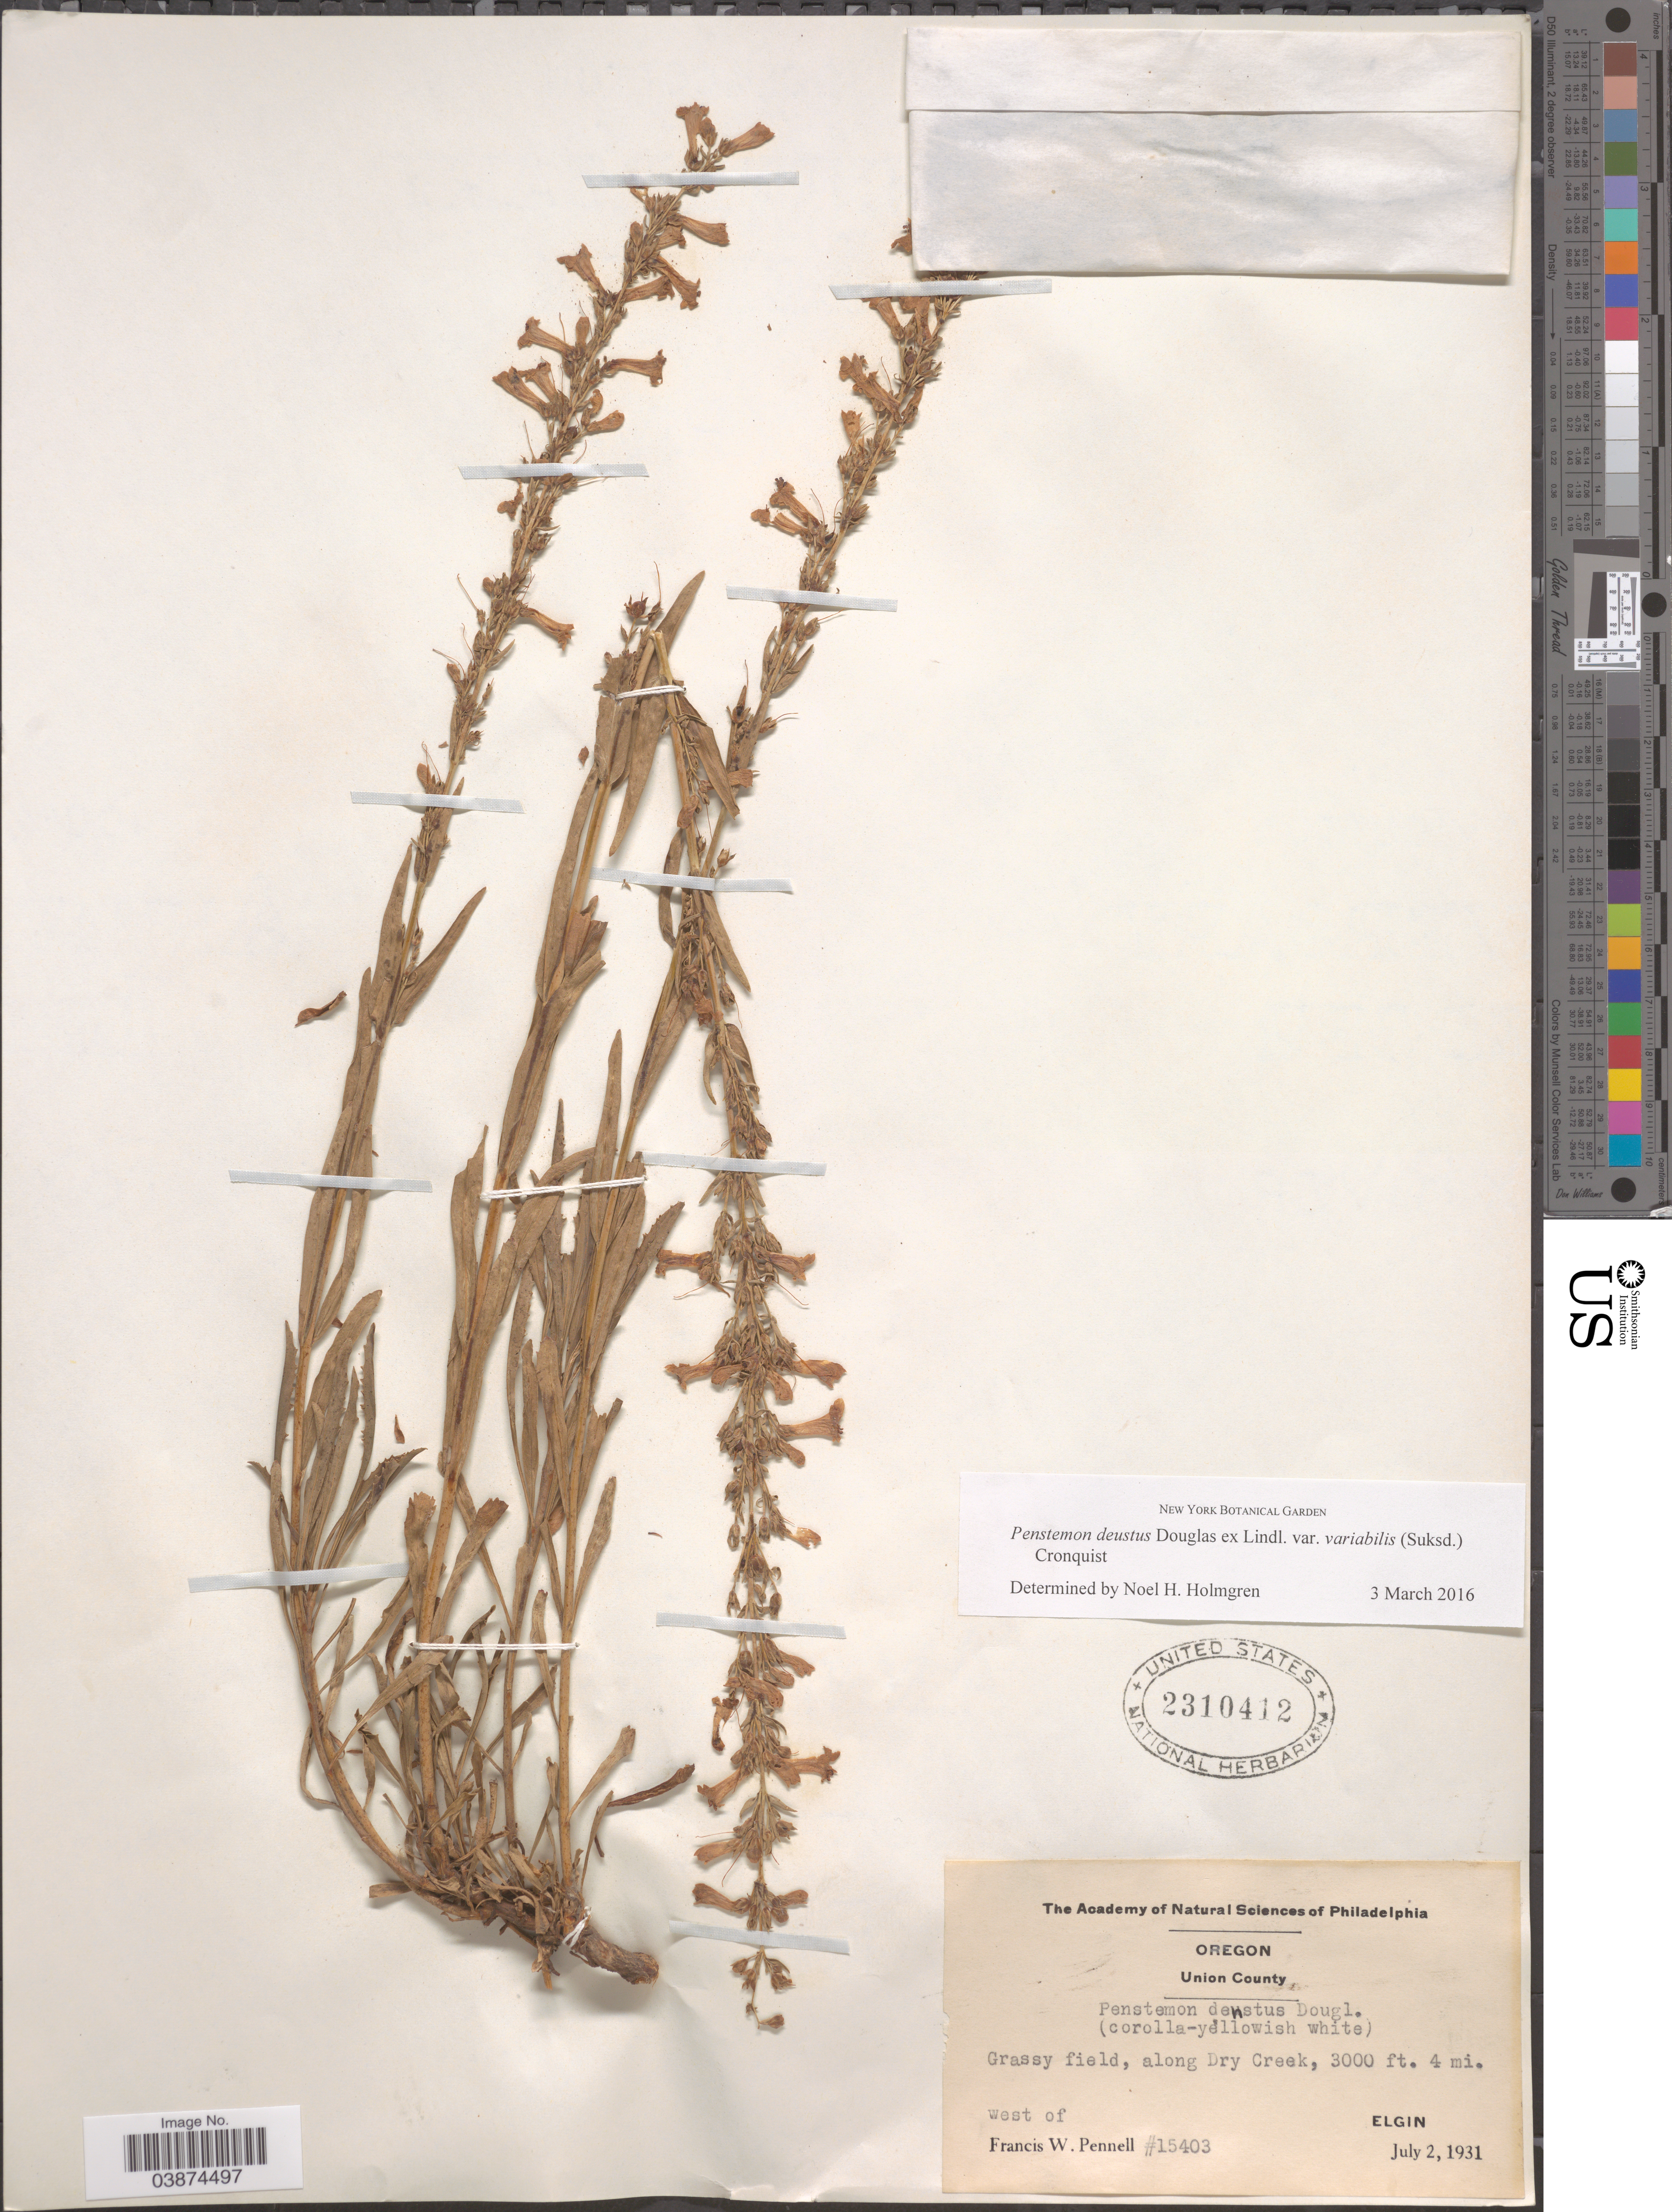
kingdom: Plantae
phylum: Tracheophyta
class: Magnoliopsida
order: Lamiales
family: Plantaginaceae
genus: Penstemon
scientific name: Penstemon deustus var. variabilis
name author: (Suksd.) Cronquist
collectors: F. W. Pennell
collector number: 15403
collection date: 1931-07-02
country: United States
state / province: Oregon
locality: Union County. Along Dry Creek, 4 mi. west of Elgin.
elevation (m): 914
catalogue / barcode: US 2310412